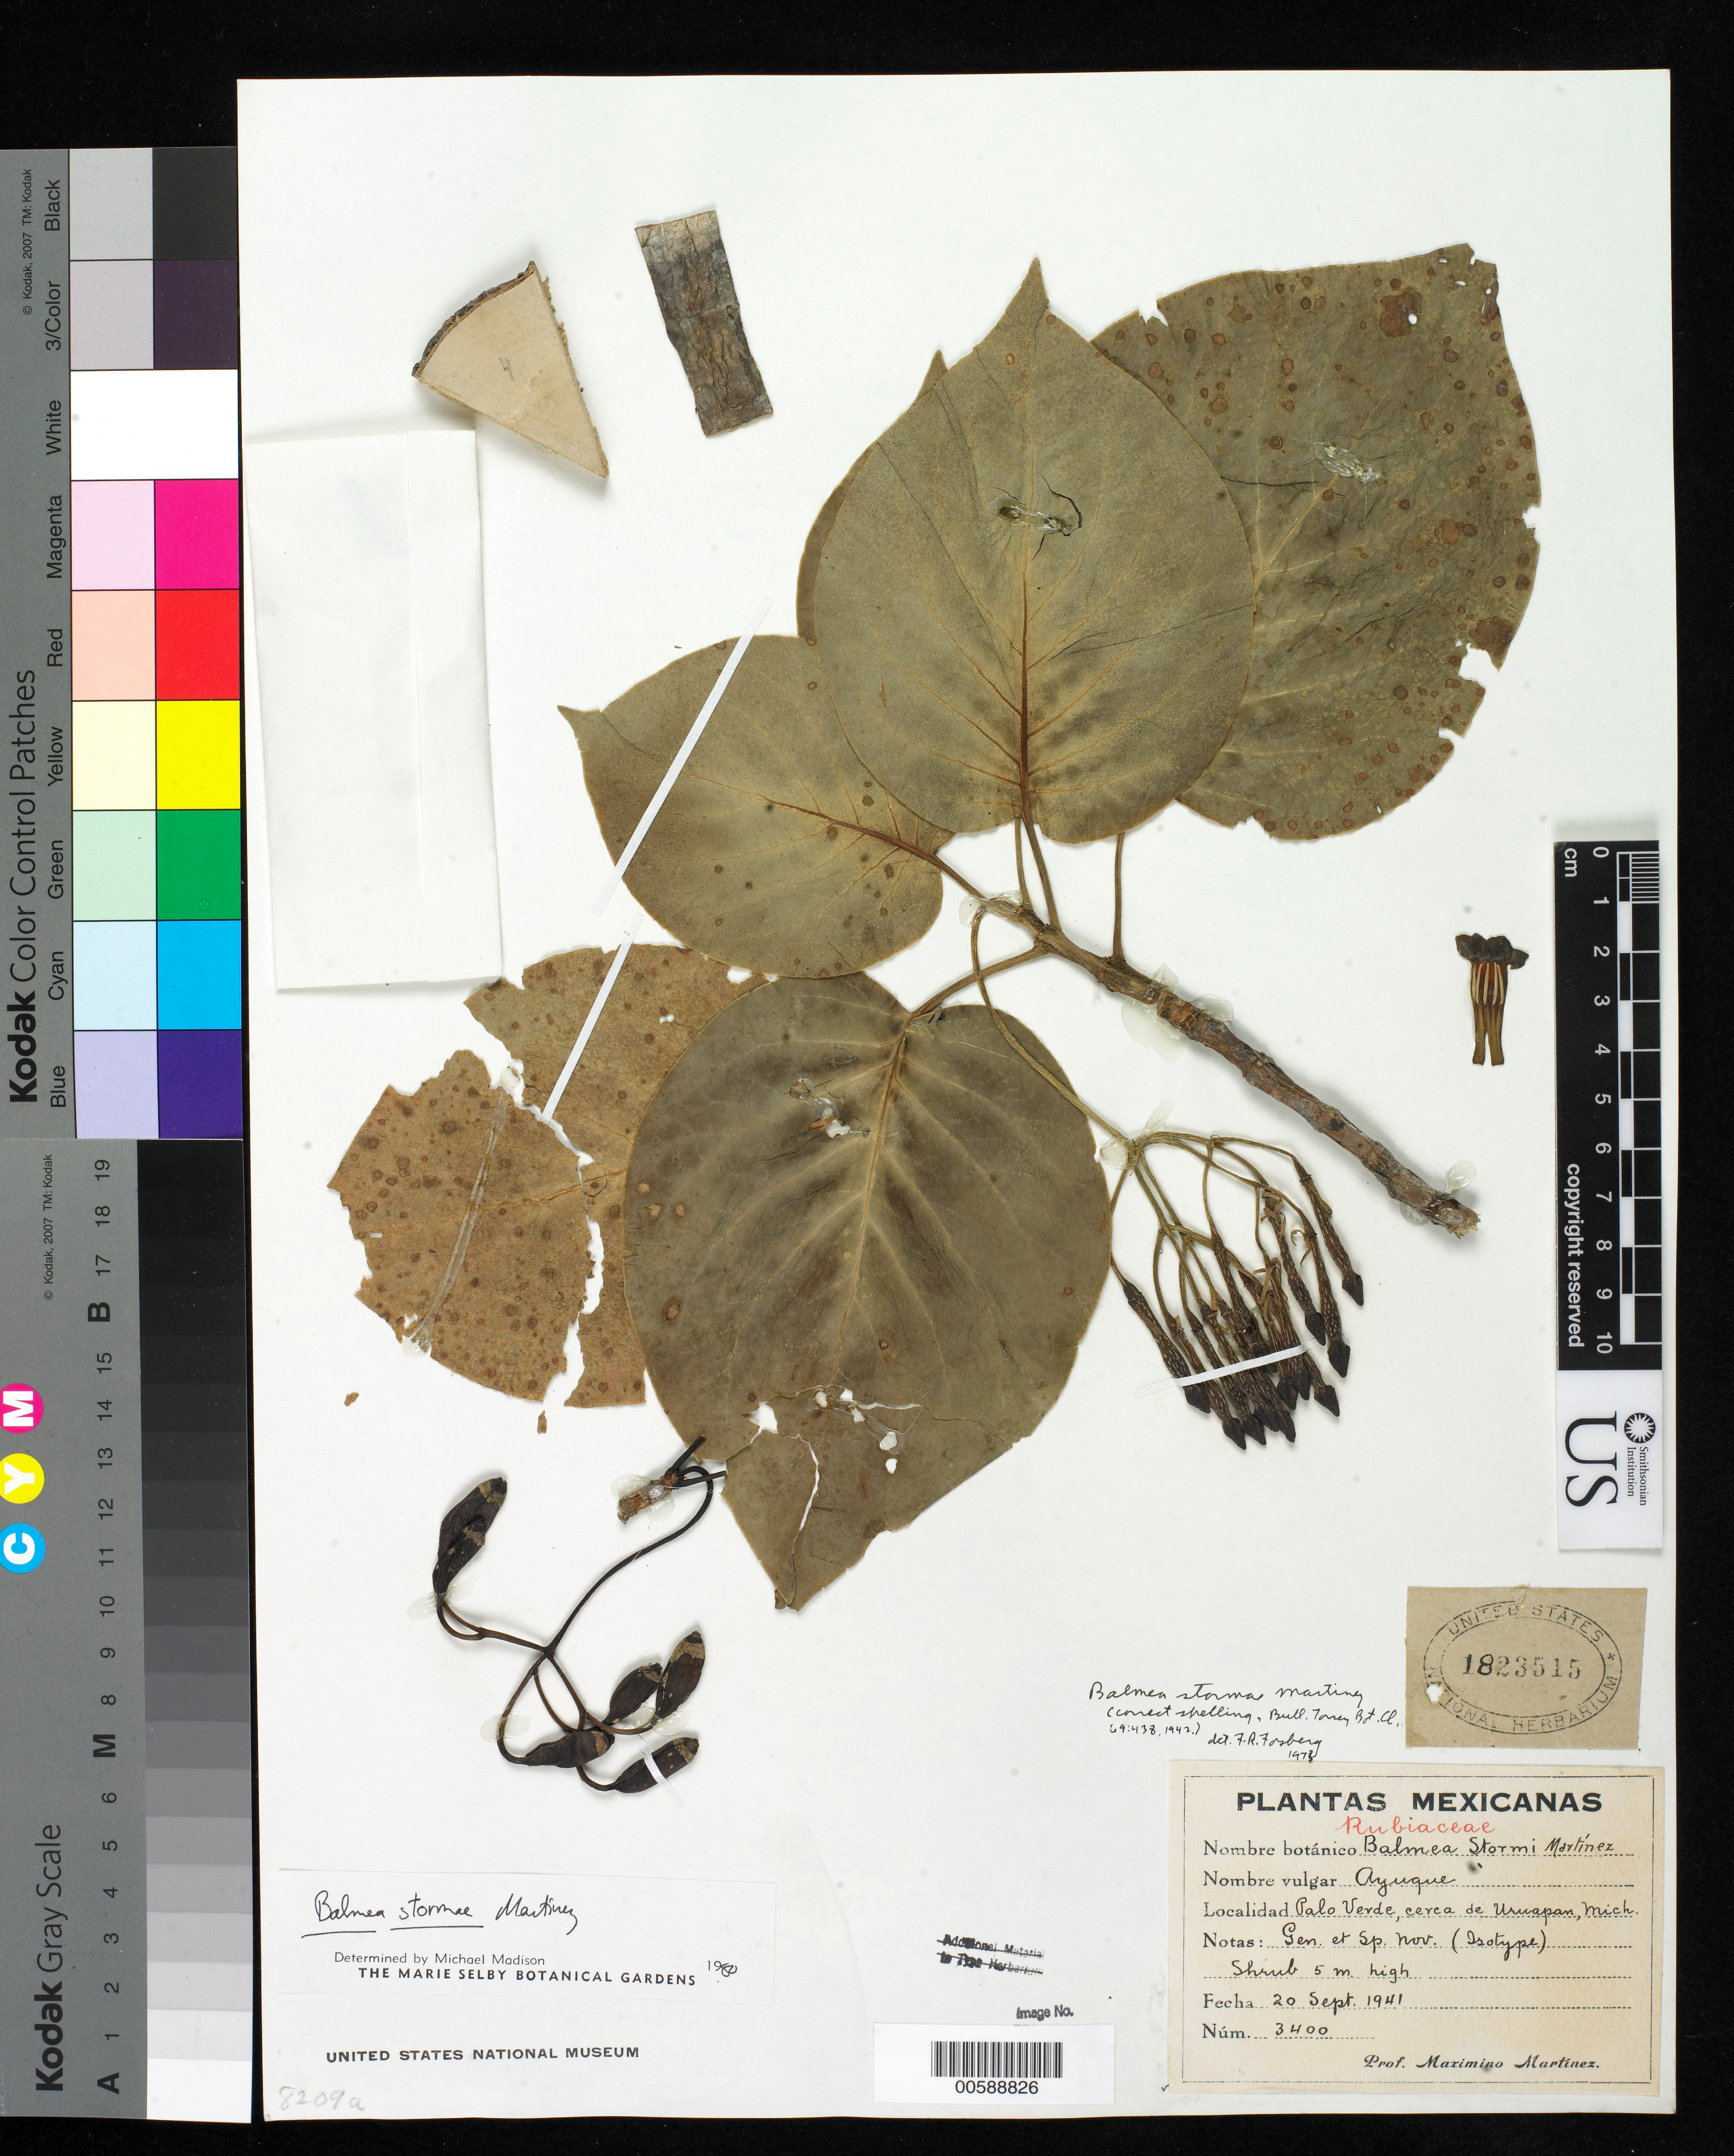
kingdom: Plantae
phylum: Tracheophyta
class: Magnoliopsida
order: Gentianales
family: Rubiaceae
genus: Balmea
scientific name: Balmea stormae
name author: Martínez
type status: Isotype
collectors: M. Martínez M.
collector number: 3400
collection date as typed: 20 Sep 1941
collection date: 1941-09-20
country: Mexico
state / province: Michoacán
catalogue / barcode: US 1823515